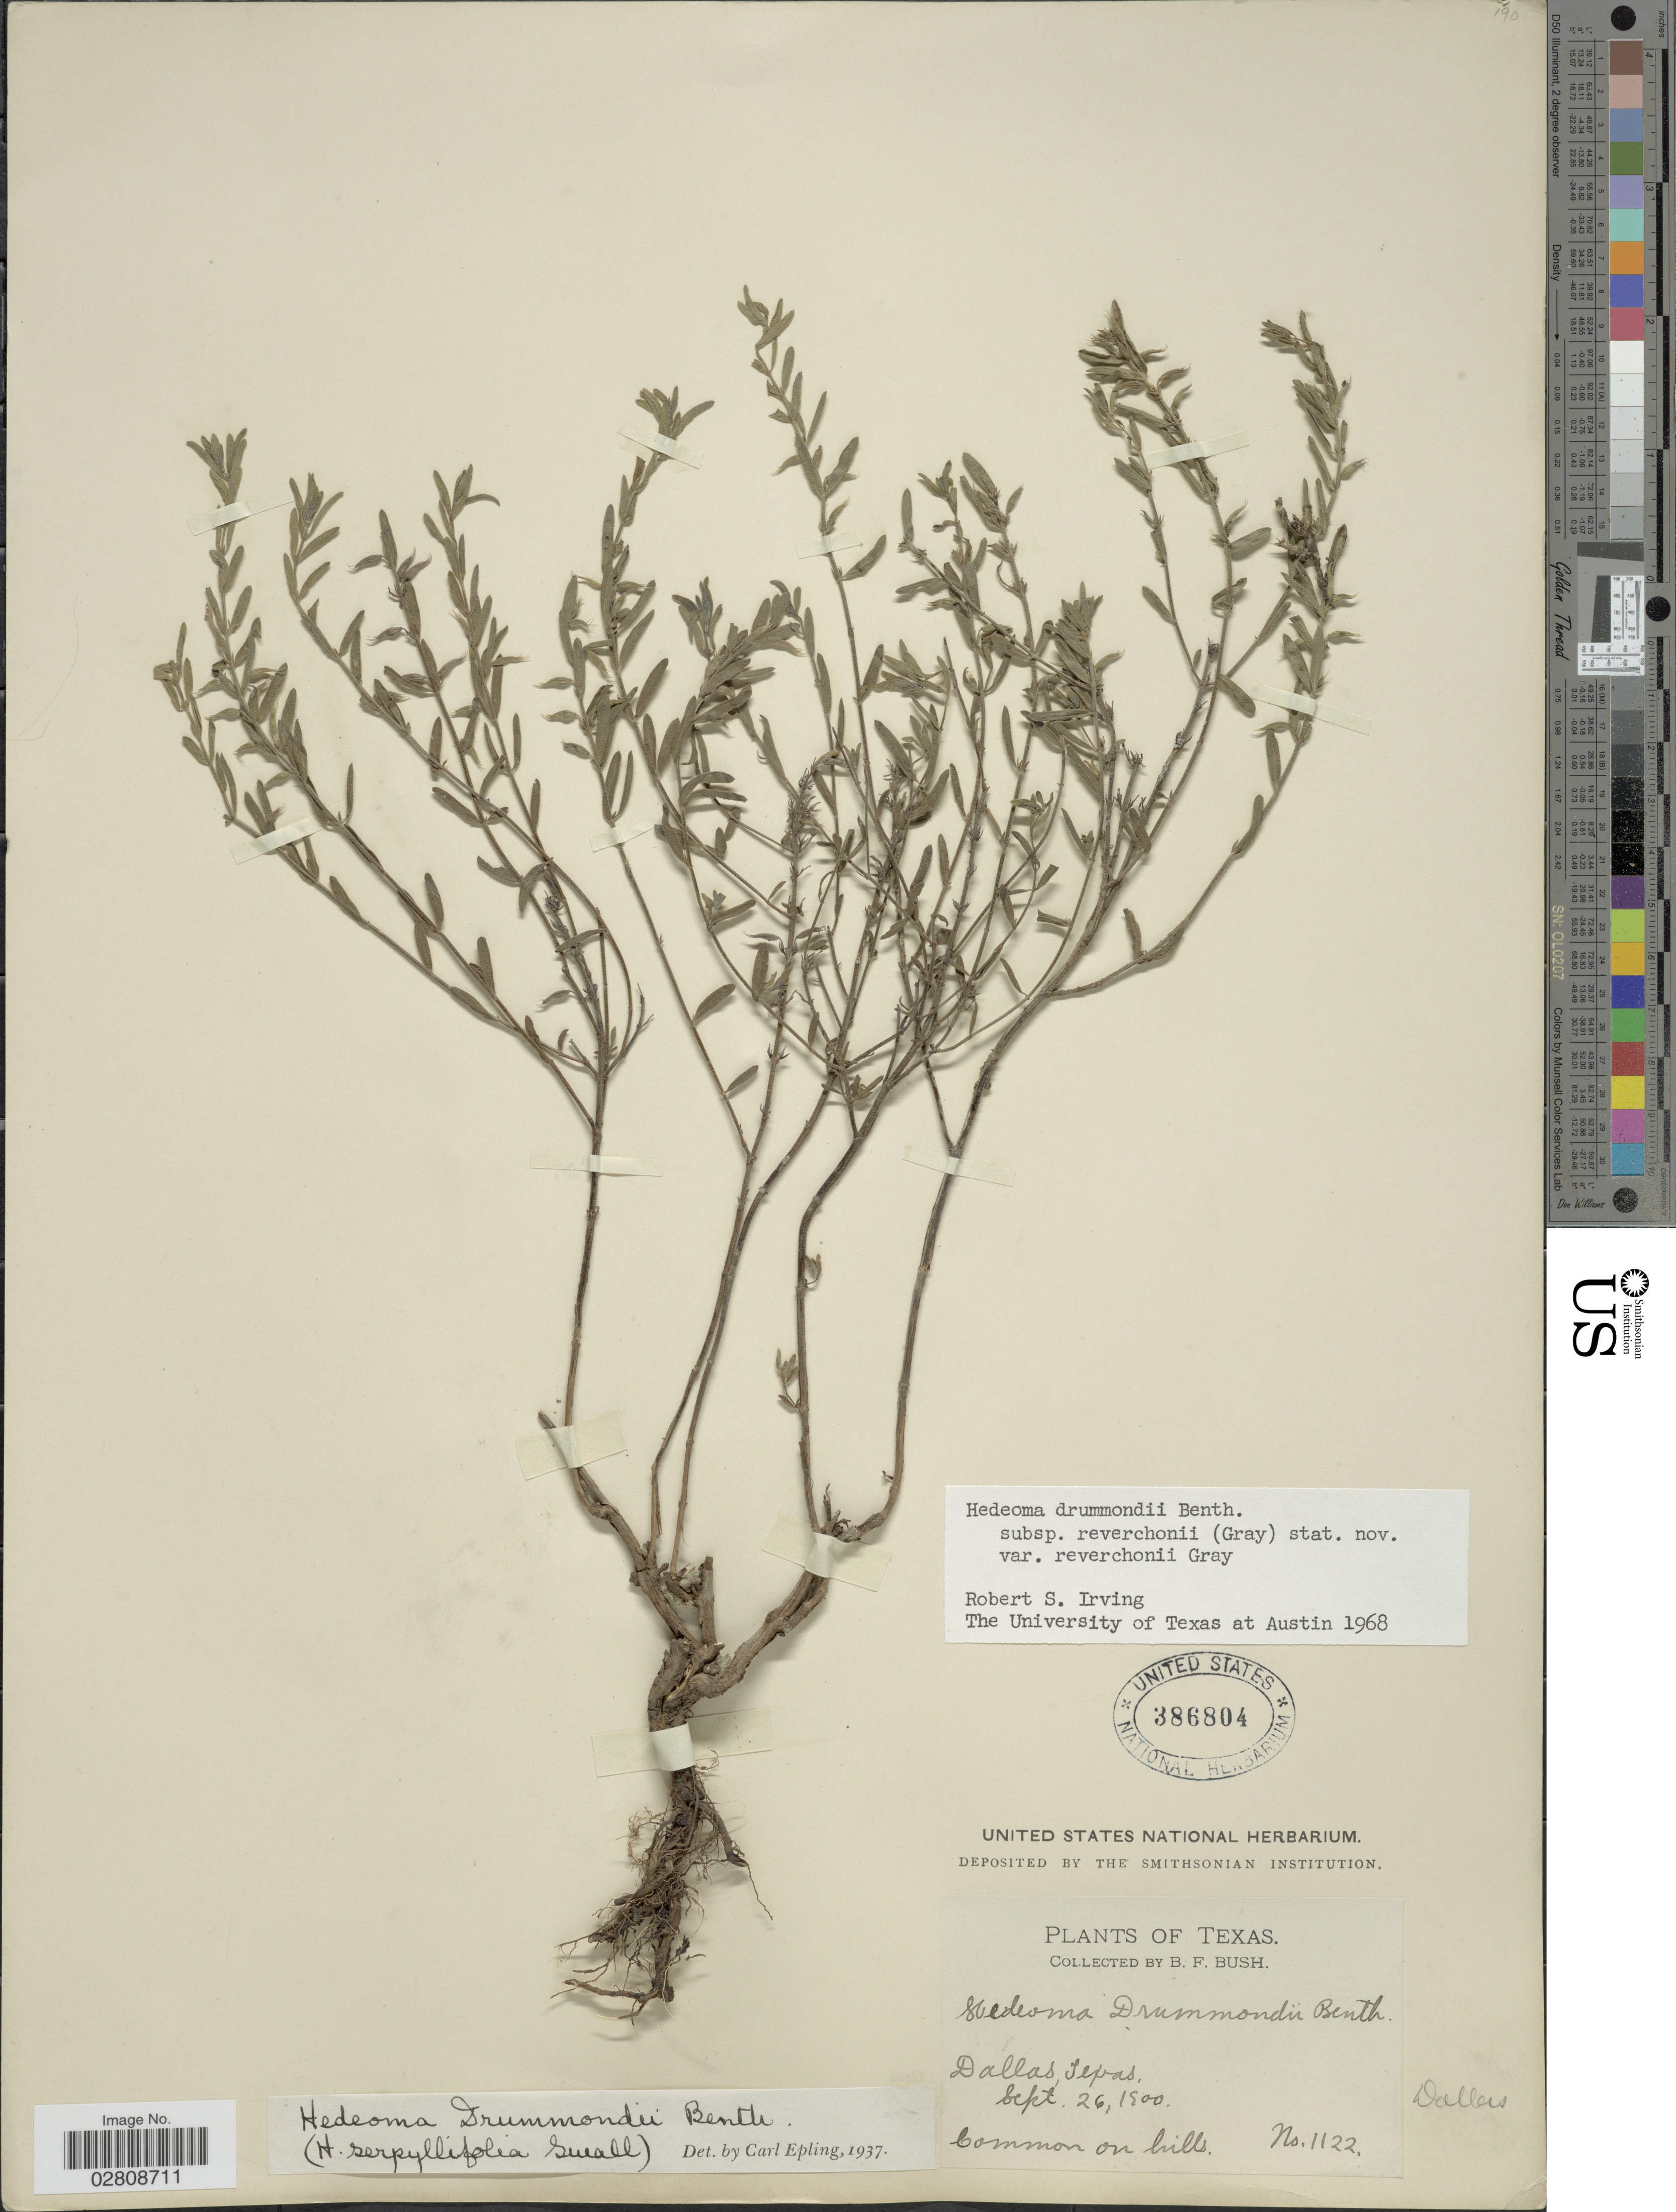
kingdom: Plantae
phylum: Tracheophyta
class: Magnoliopsida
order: Lamiales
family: Lamiaceae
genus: Hedeoma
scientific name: Hedeoma drummondii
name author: Benth.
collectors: B. F. Bush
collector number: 1122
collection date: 1900-09-26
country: United States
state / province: Texas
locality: Dallas.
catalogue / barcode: US 386804